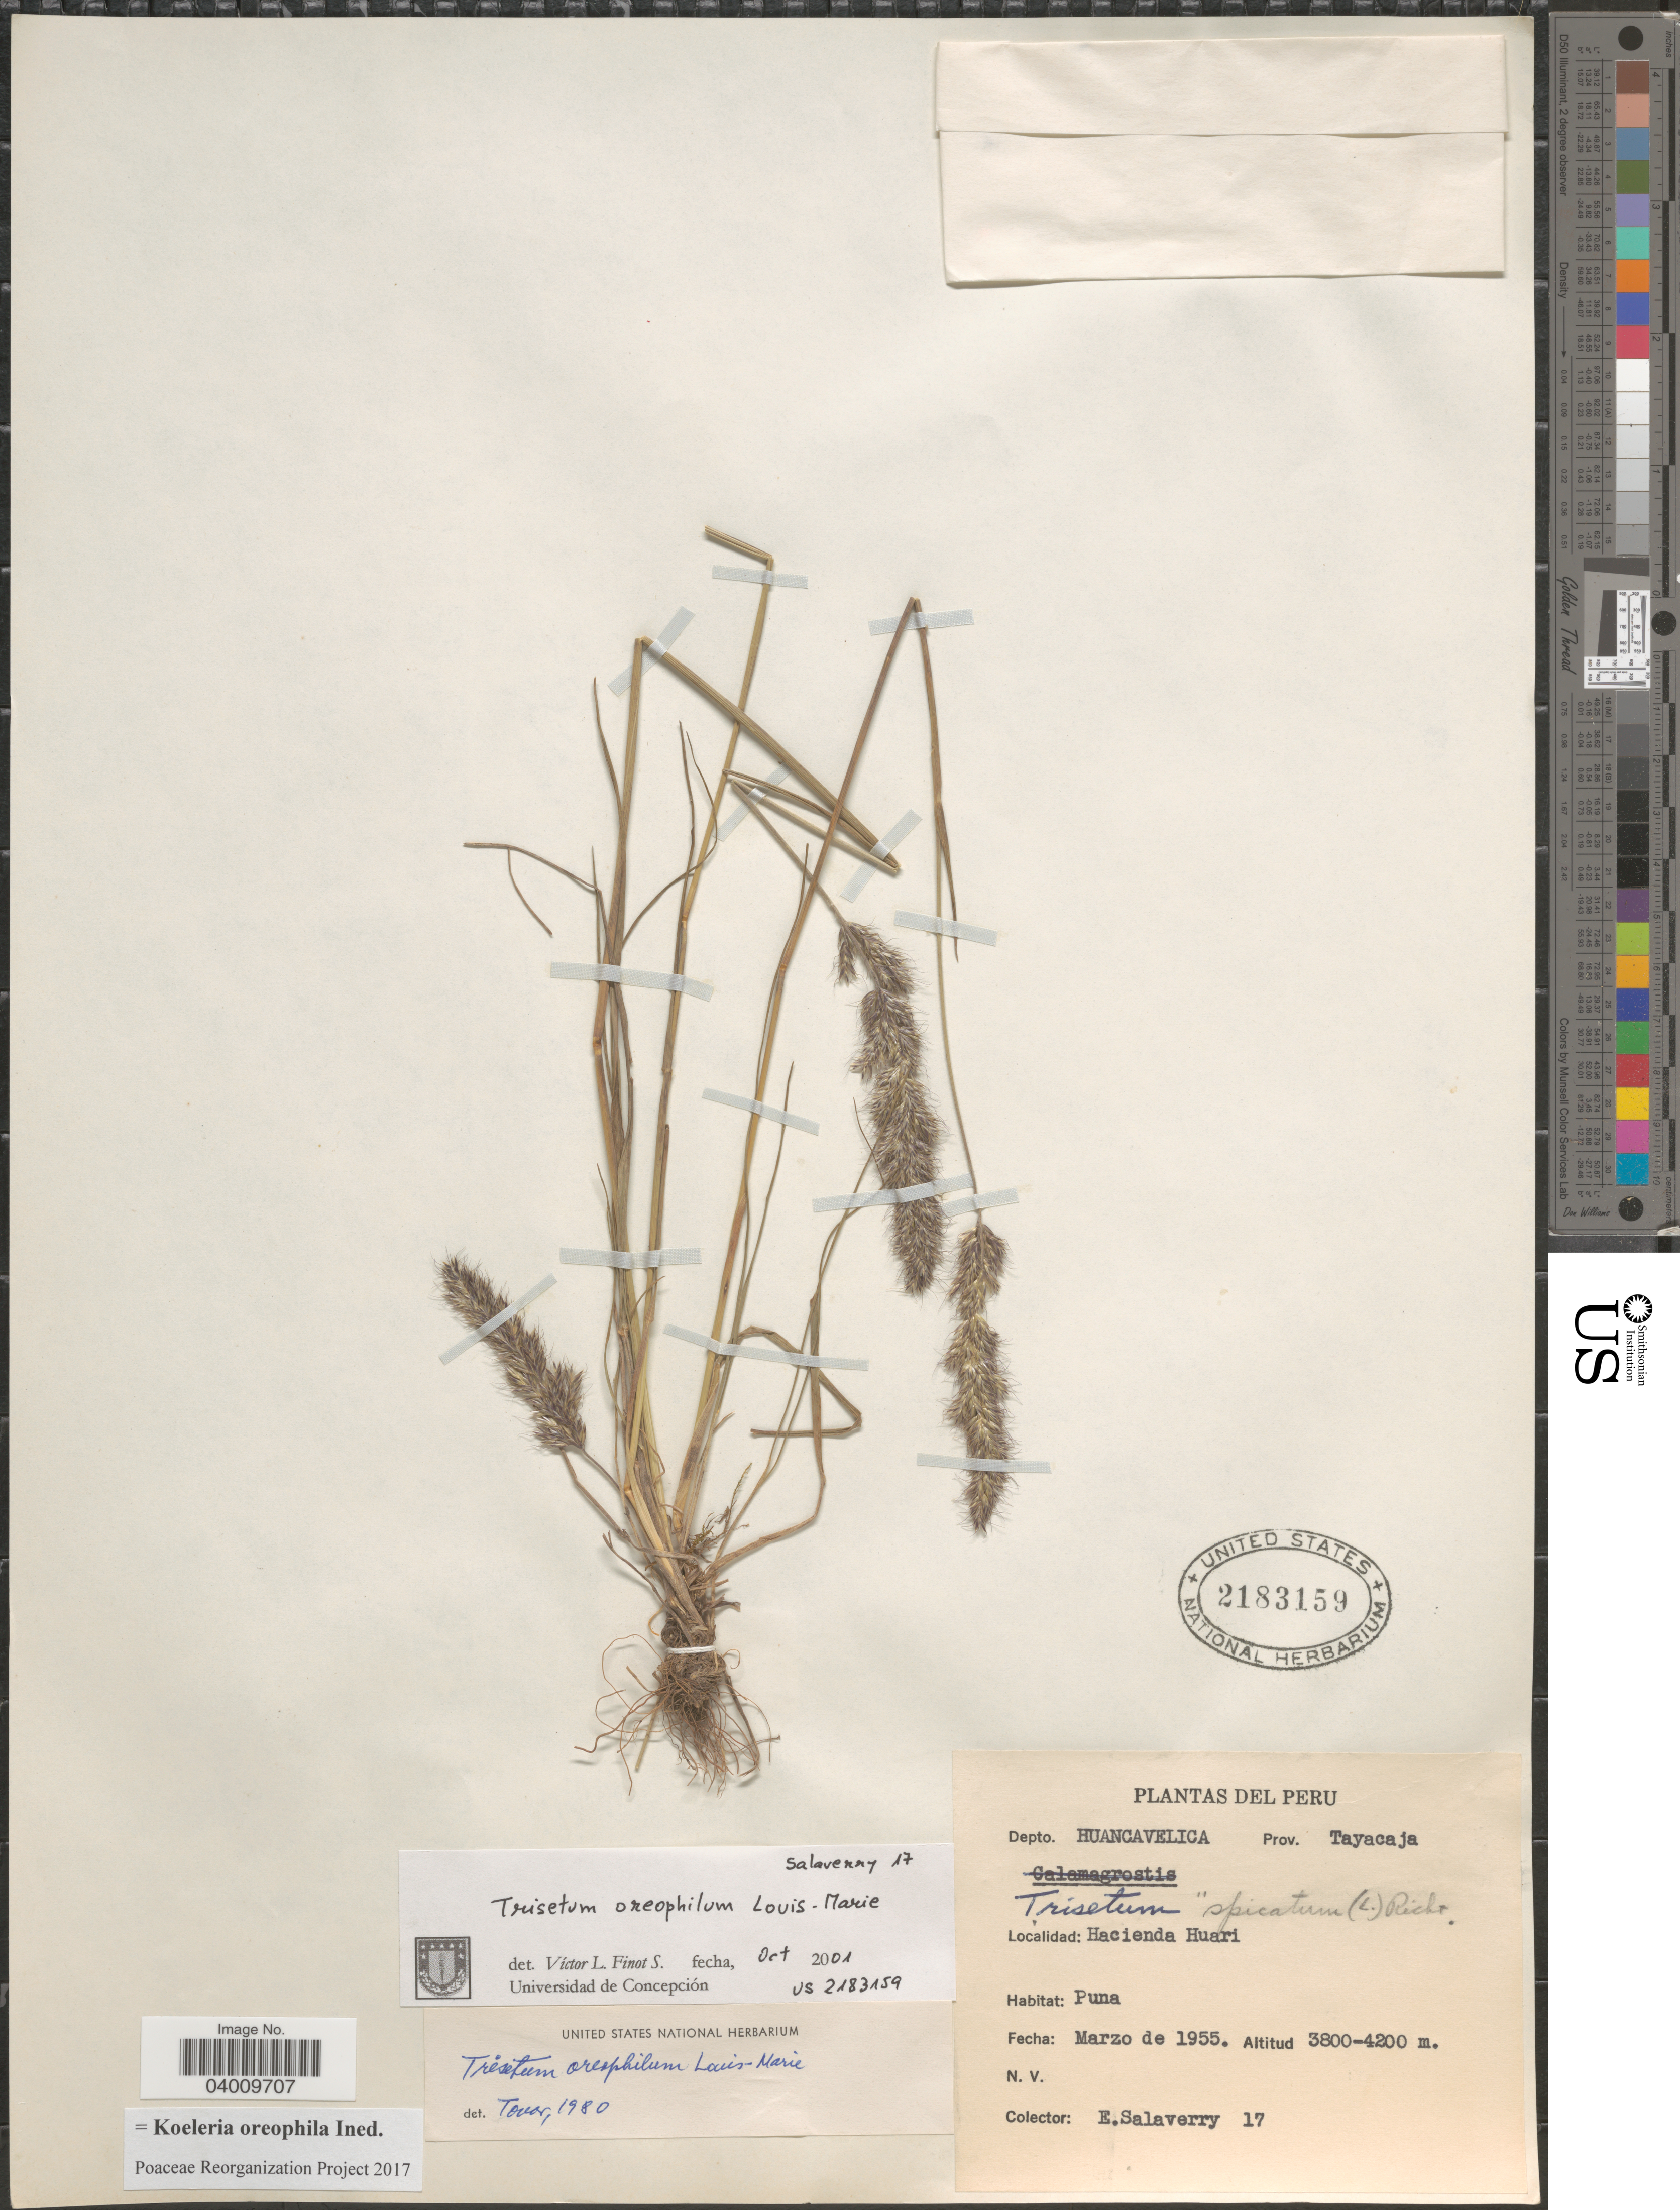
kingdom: Plantae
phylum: Tracheophyta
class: Liliopsida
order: Poales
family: Poaceae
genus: Koeleria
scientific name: Koeleria oreophila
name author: (Louis-Marie) Barberá et al.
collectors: E. Salaverry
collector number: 17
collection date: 1955-03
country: Peru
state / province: Huancavelica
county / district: Tayacaja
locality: Depto. Huancavelica. Prov. Tayacaja. Hacienda Huari. Puna.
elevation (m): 3800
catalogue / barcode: US 2183159